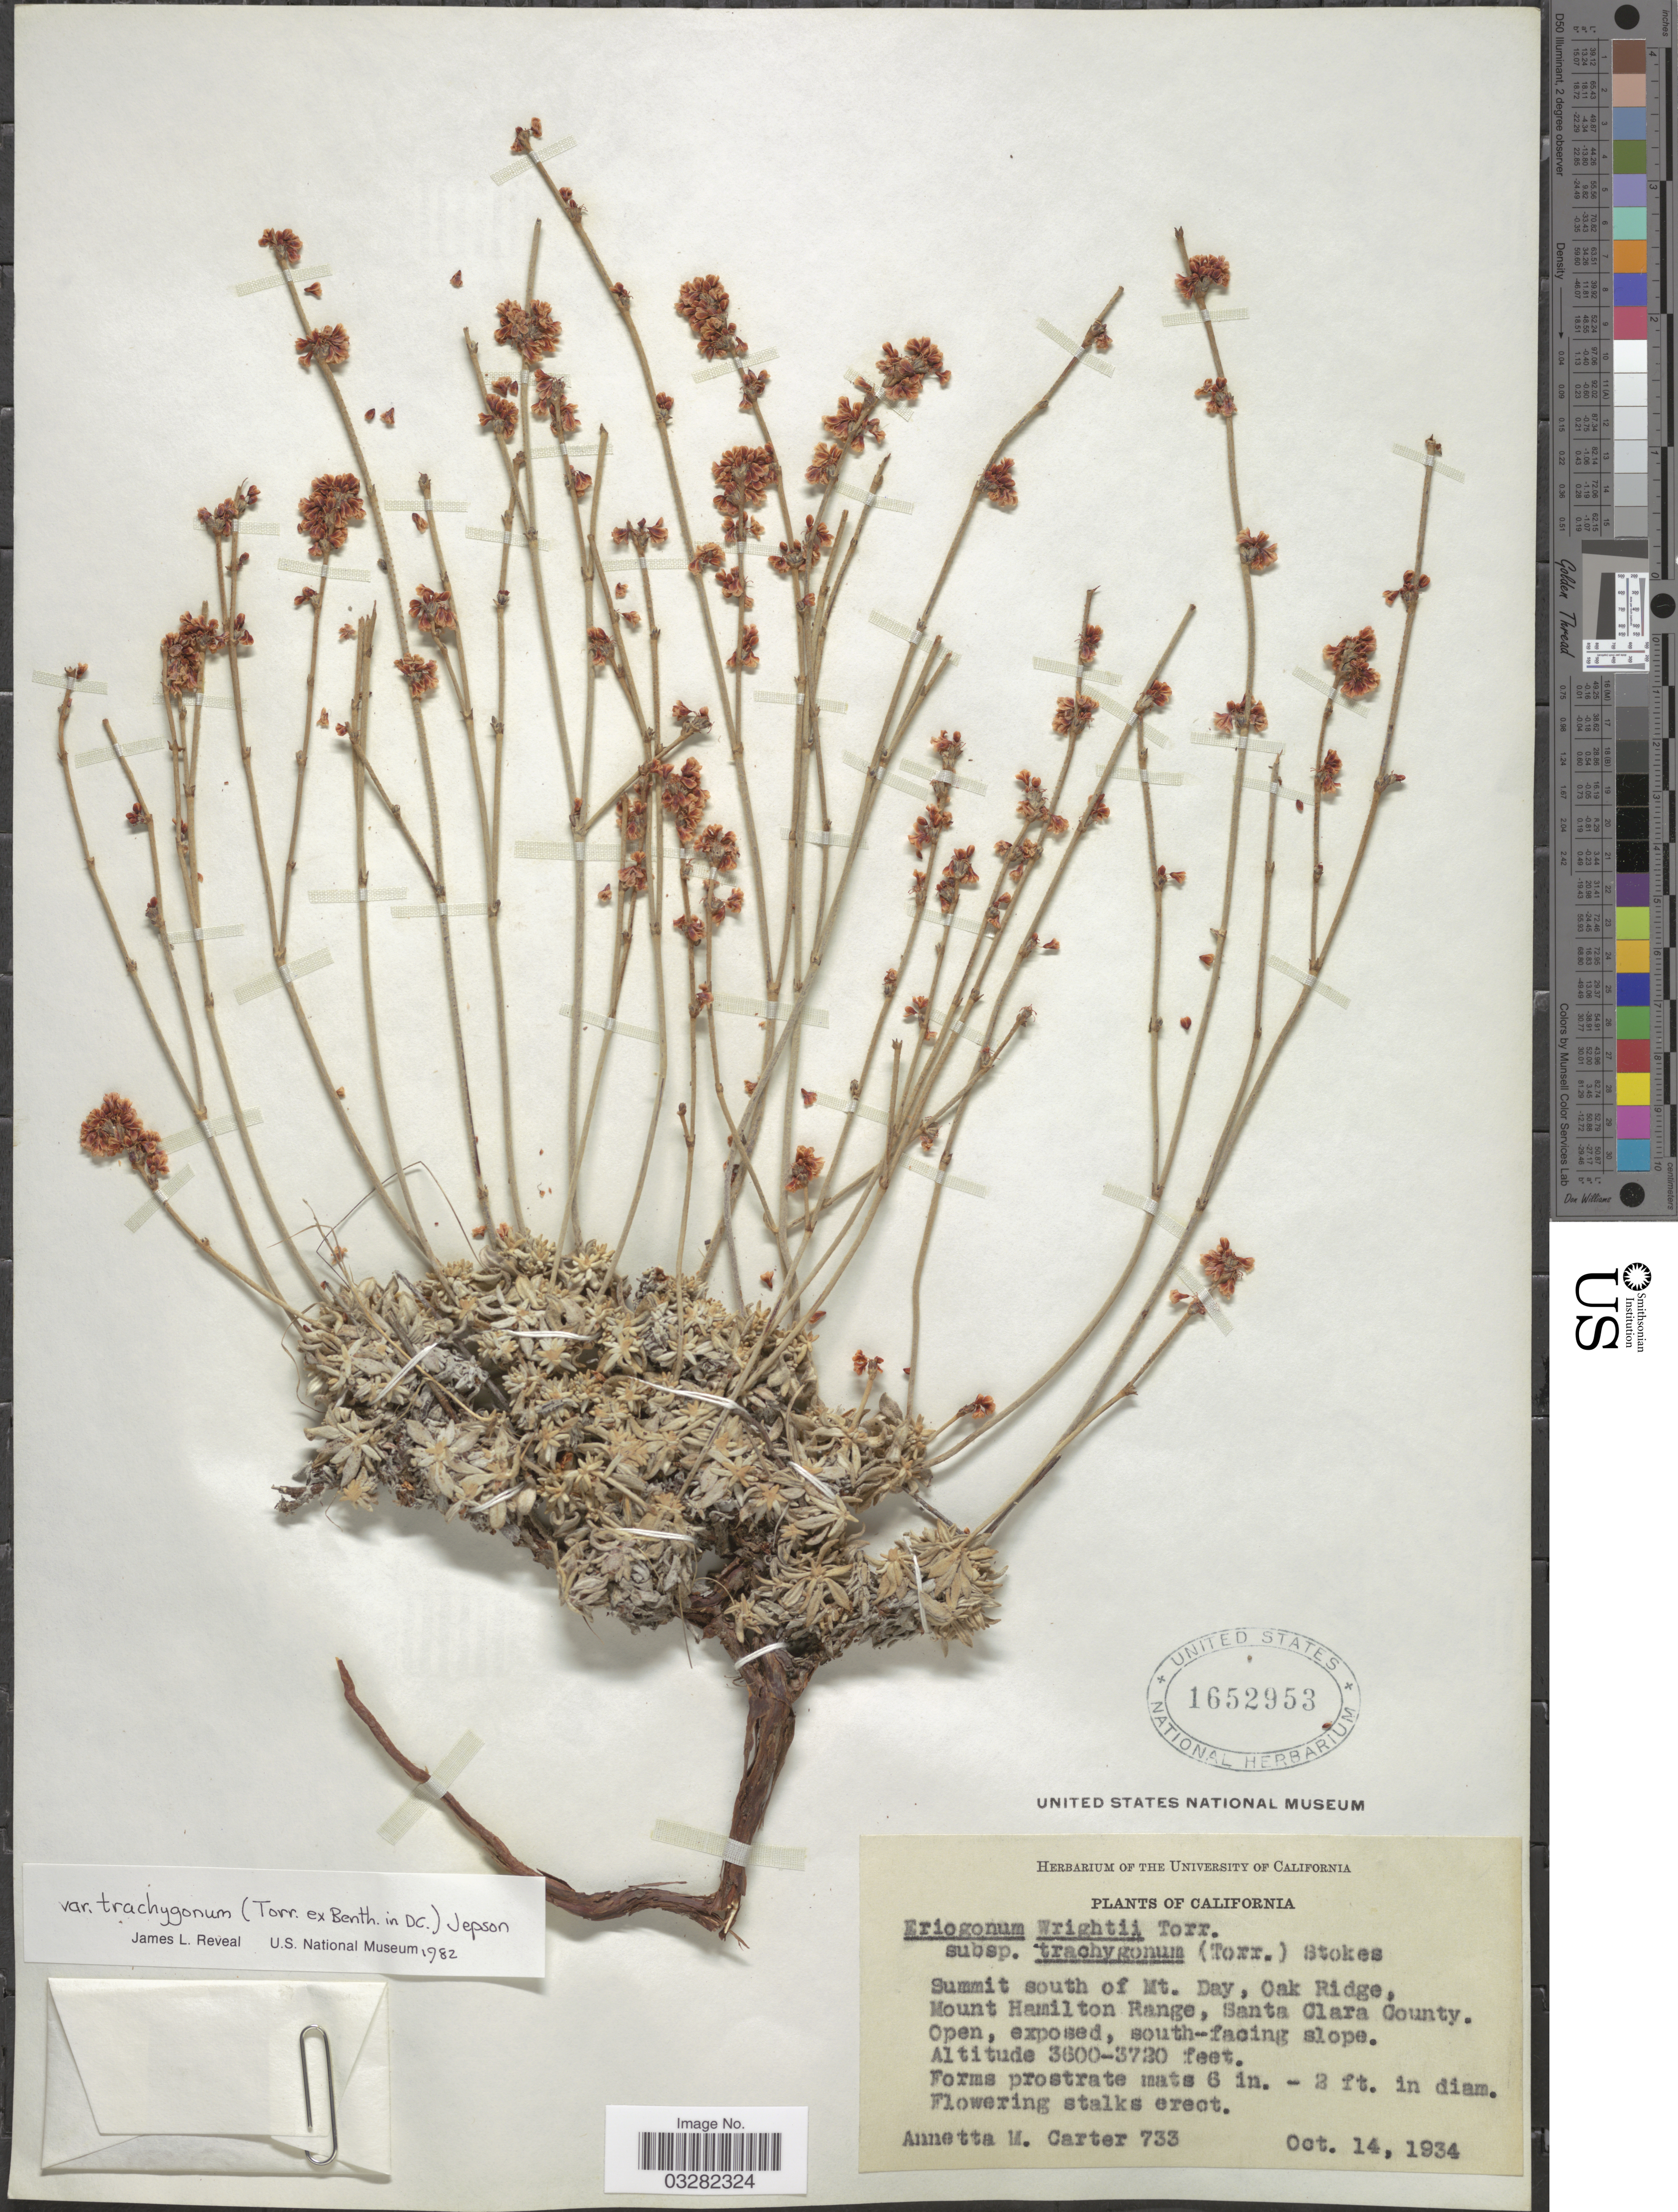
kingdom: Plantae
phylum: Tracheophyta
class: Magnoliopsida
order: Caryophyllales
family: Polygonaceae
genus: Eriogonum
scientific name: Eriogonum wrightii var. trachygonum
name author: (Torr. ex Benth.) Jeps.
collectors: A. M. Carter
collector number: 733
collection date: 1934-10-14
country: United States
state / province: California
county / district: Santa Clara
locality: Summit south of Mt. Day, Oak Ridge, Mount Hamilton Range, Santa Clara County.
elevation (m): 1097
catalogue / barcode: US 1652953